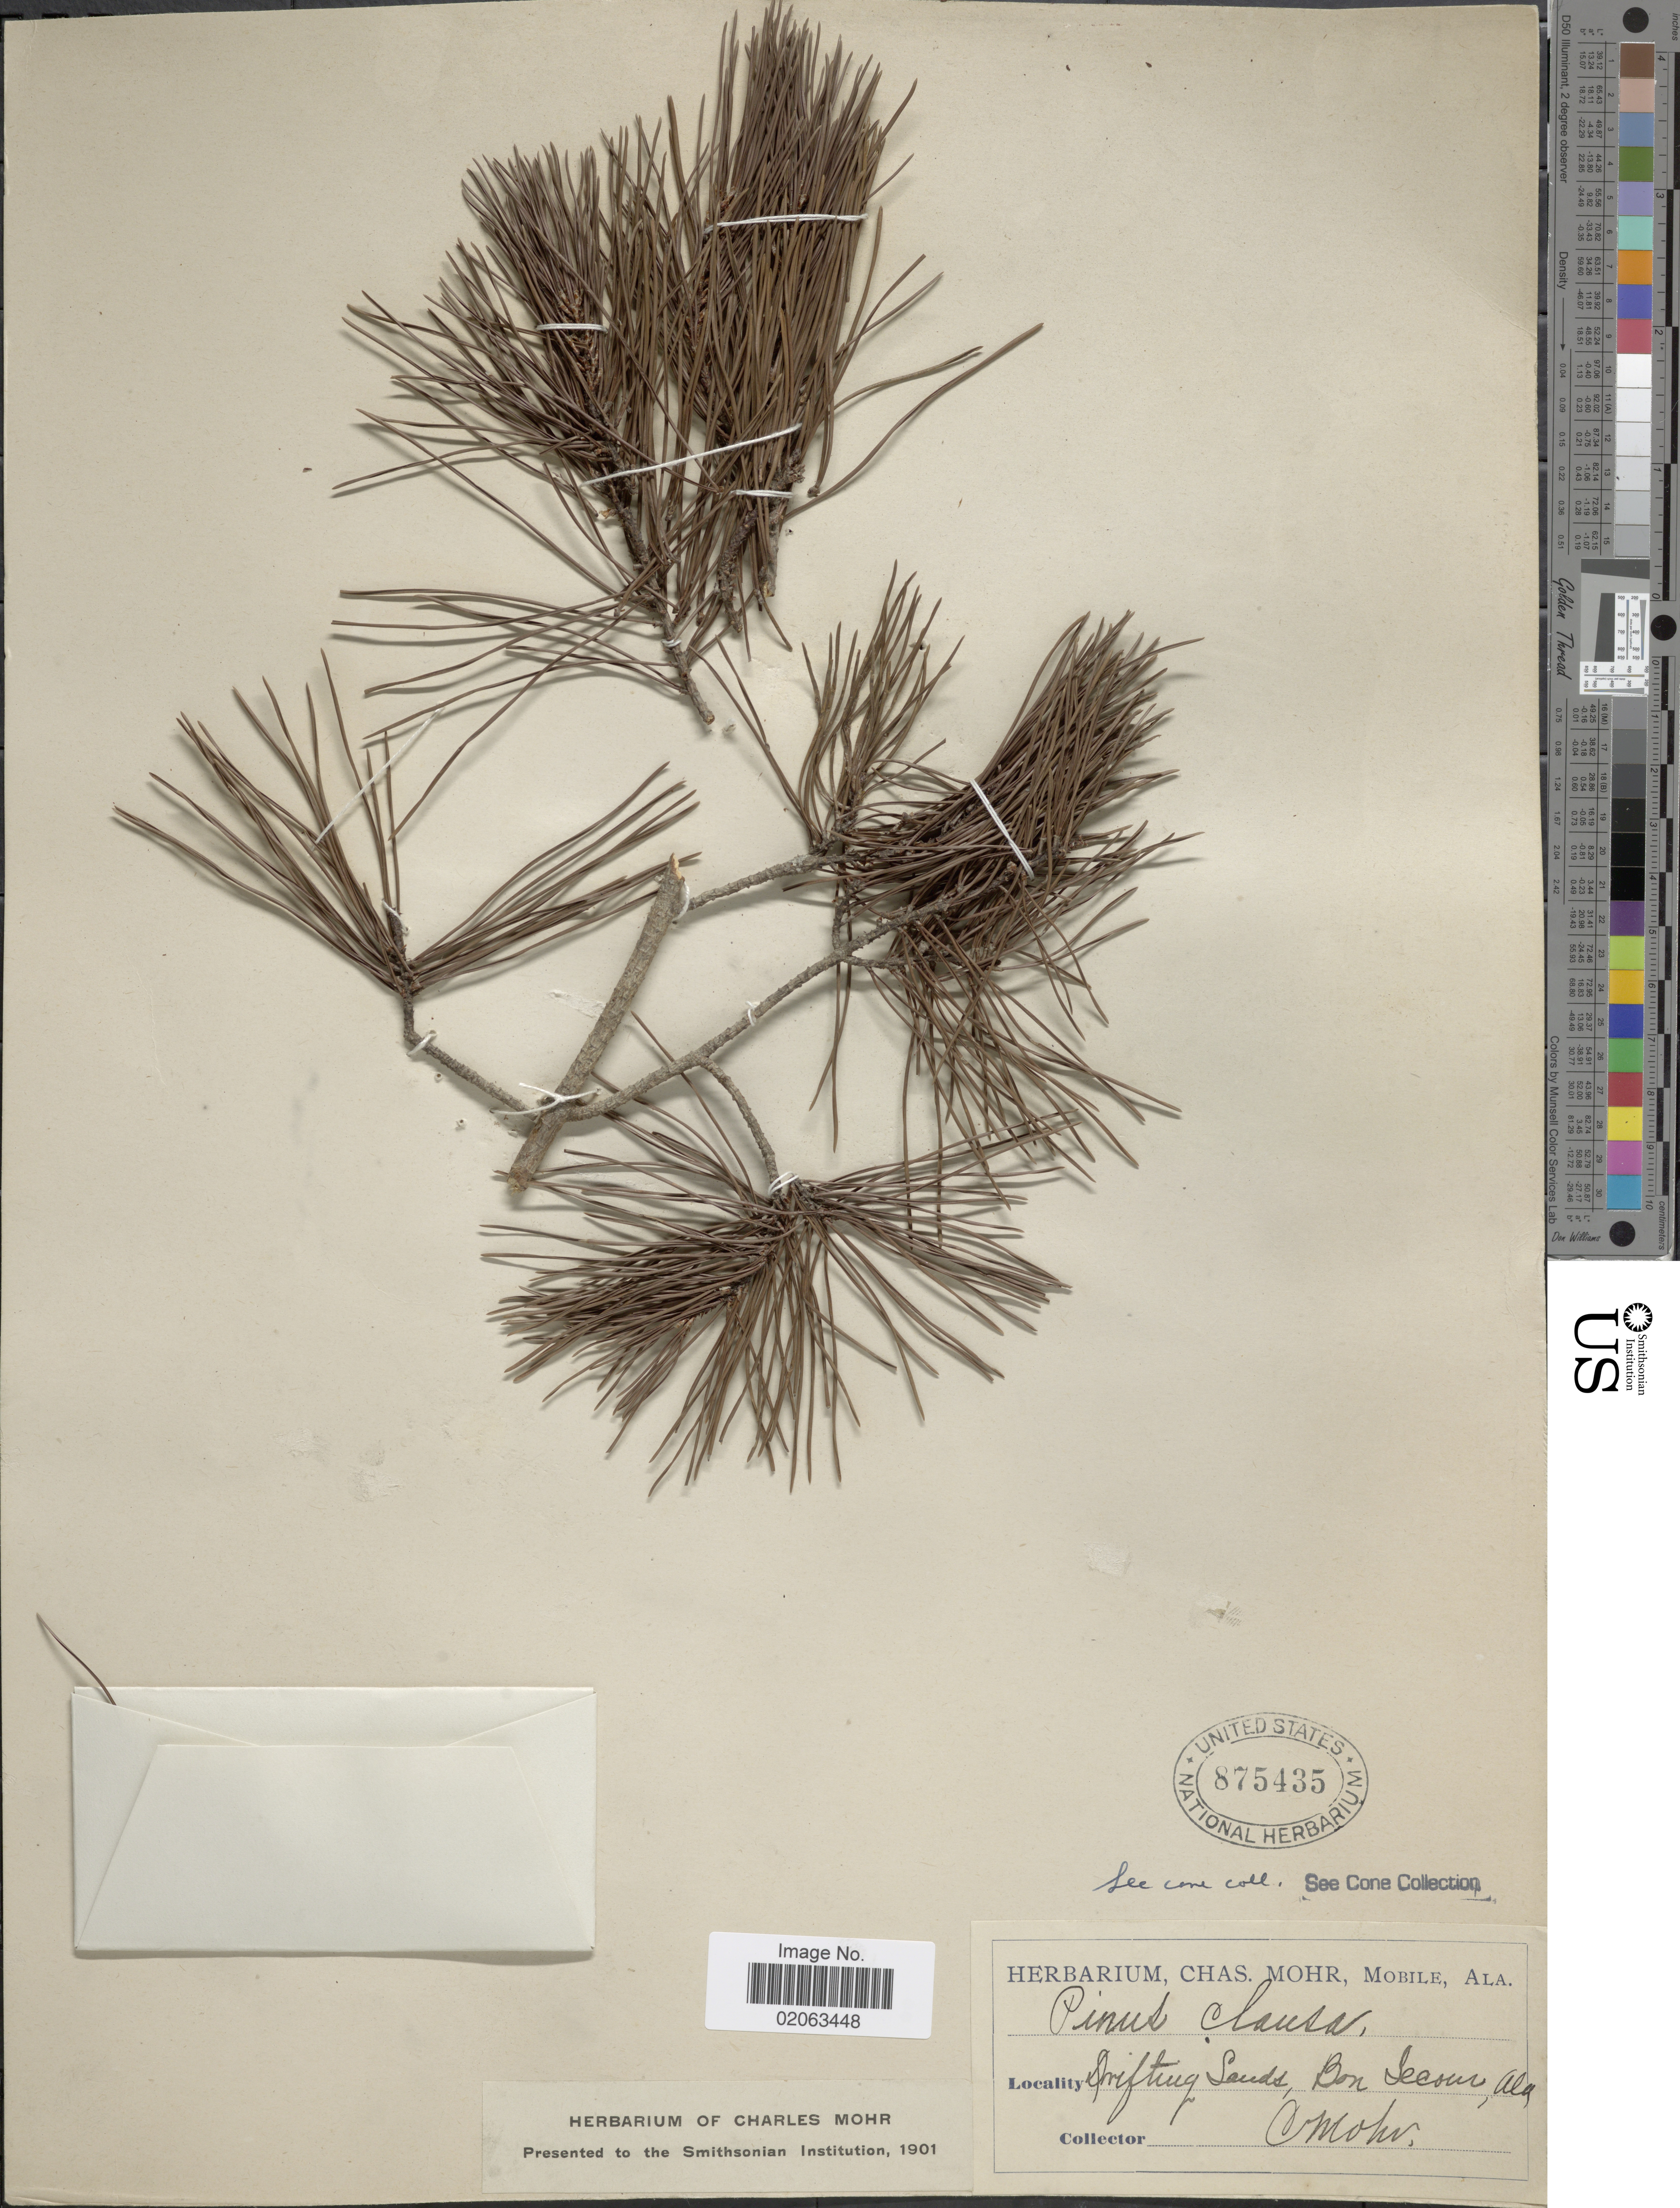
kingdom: Plantae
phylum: Tracheophyta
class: Pinopsida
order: Pinales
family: Pinaceae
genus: Pinus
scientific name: Pinus clausa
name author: (Chapm. ex Engelm.) Vasey ex Sarg.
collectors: C. T. Mohr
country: United States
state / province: Alabama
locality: Drifting Sands, Bon Secour, Ala.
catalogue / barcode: US 875435